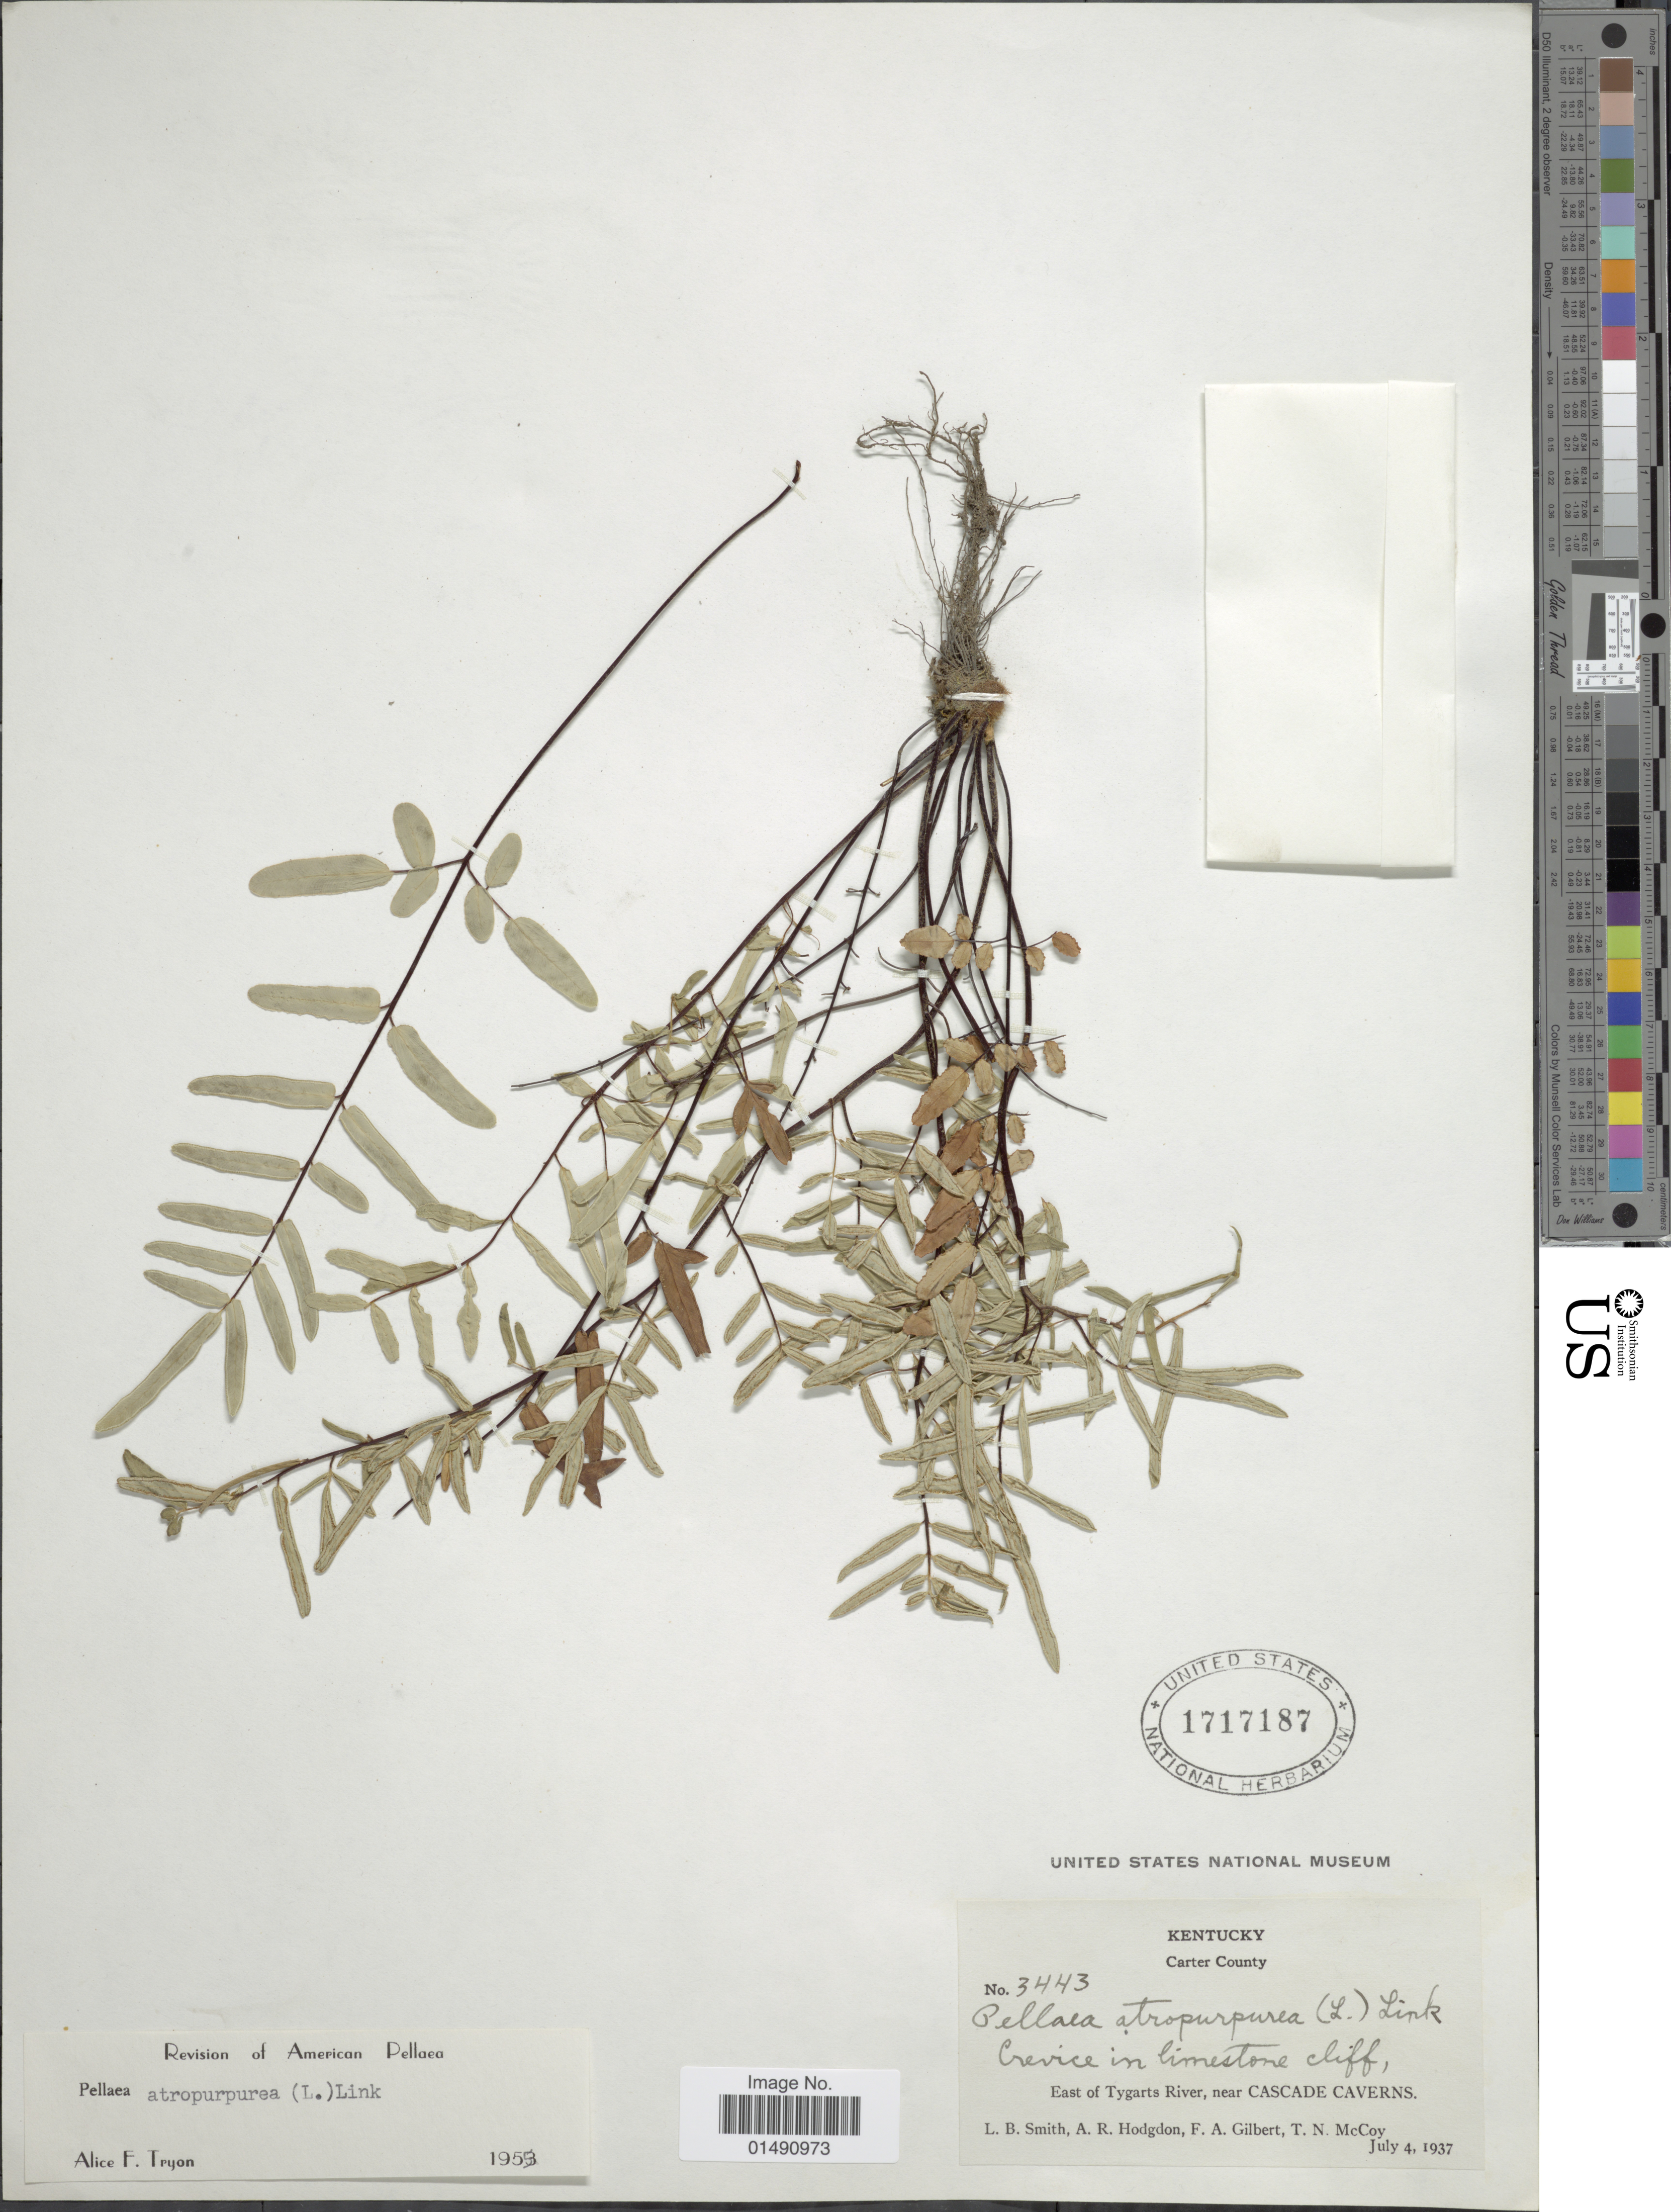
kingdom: Plantae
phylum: Tracheophyta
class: Polypodiopsida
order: Polypodiales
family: Pteridaceae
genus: Pellaea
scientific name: Pellaea atropurpurea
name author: (L.) Link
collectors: L. Smith, A. R. Hodgdon, F. A. Gilbert & T. N. McCoy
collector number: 3443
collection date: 1937-07-04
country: United States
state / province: Kentucky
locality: Carter County, East of tygarts River, near Cascade Caverns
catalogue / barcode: US 1717187